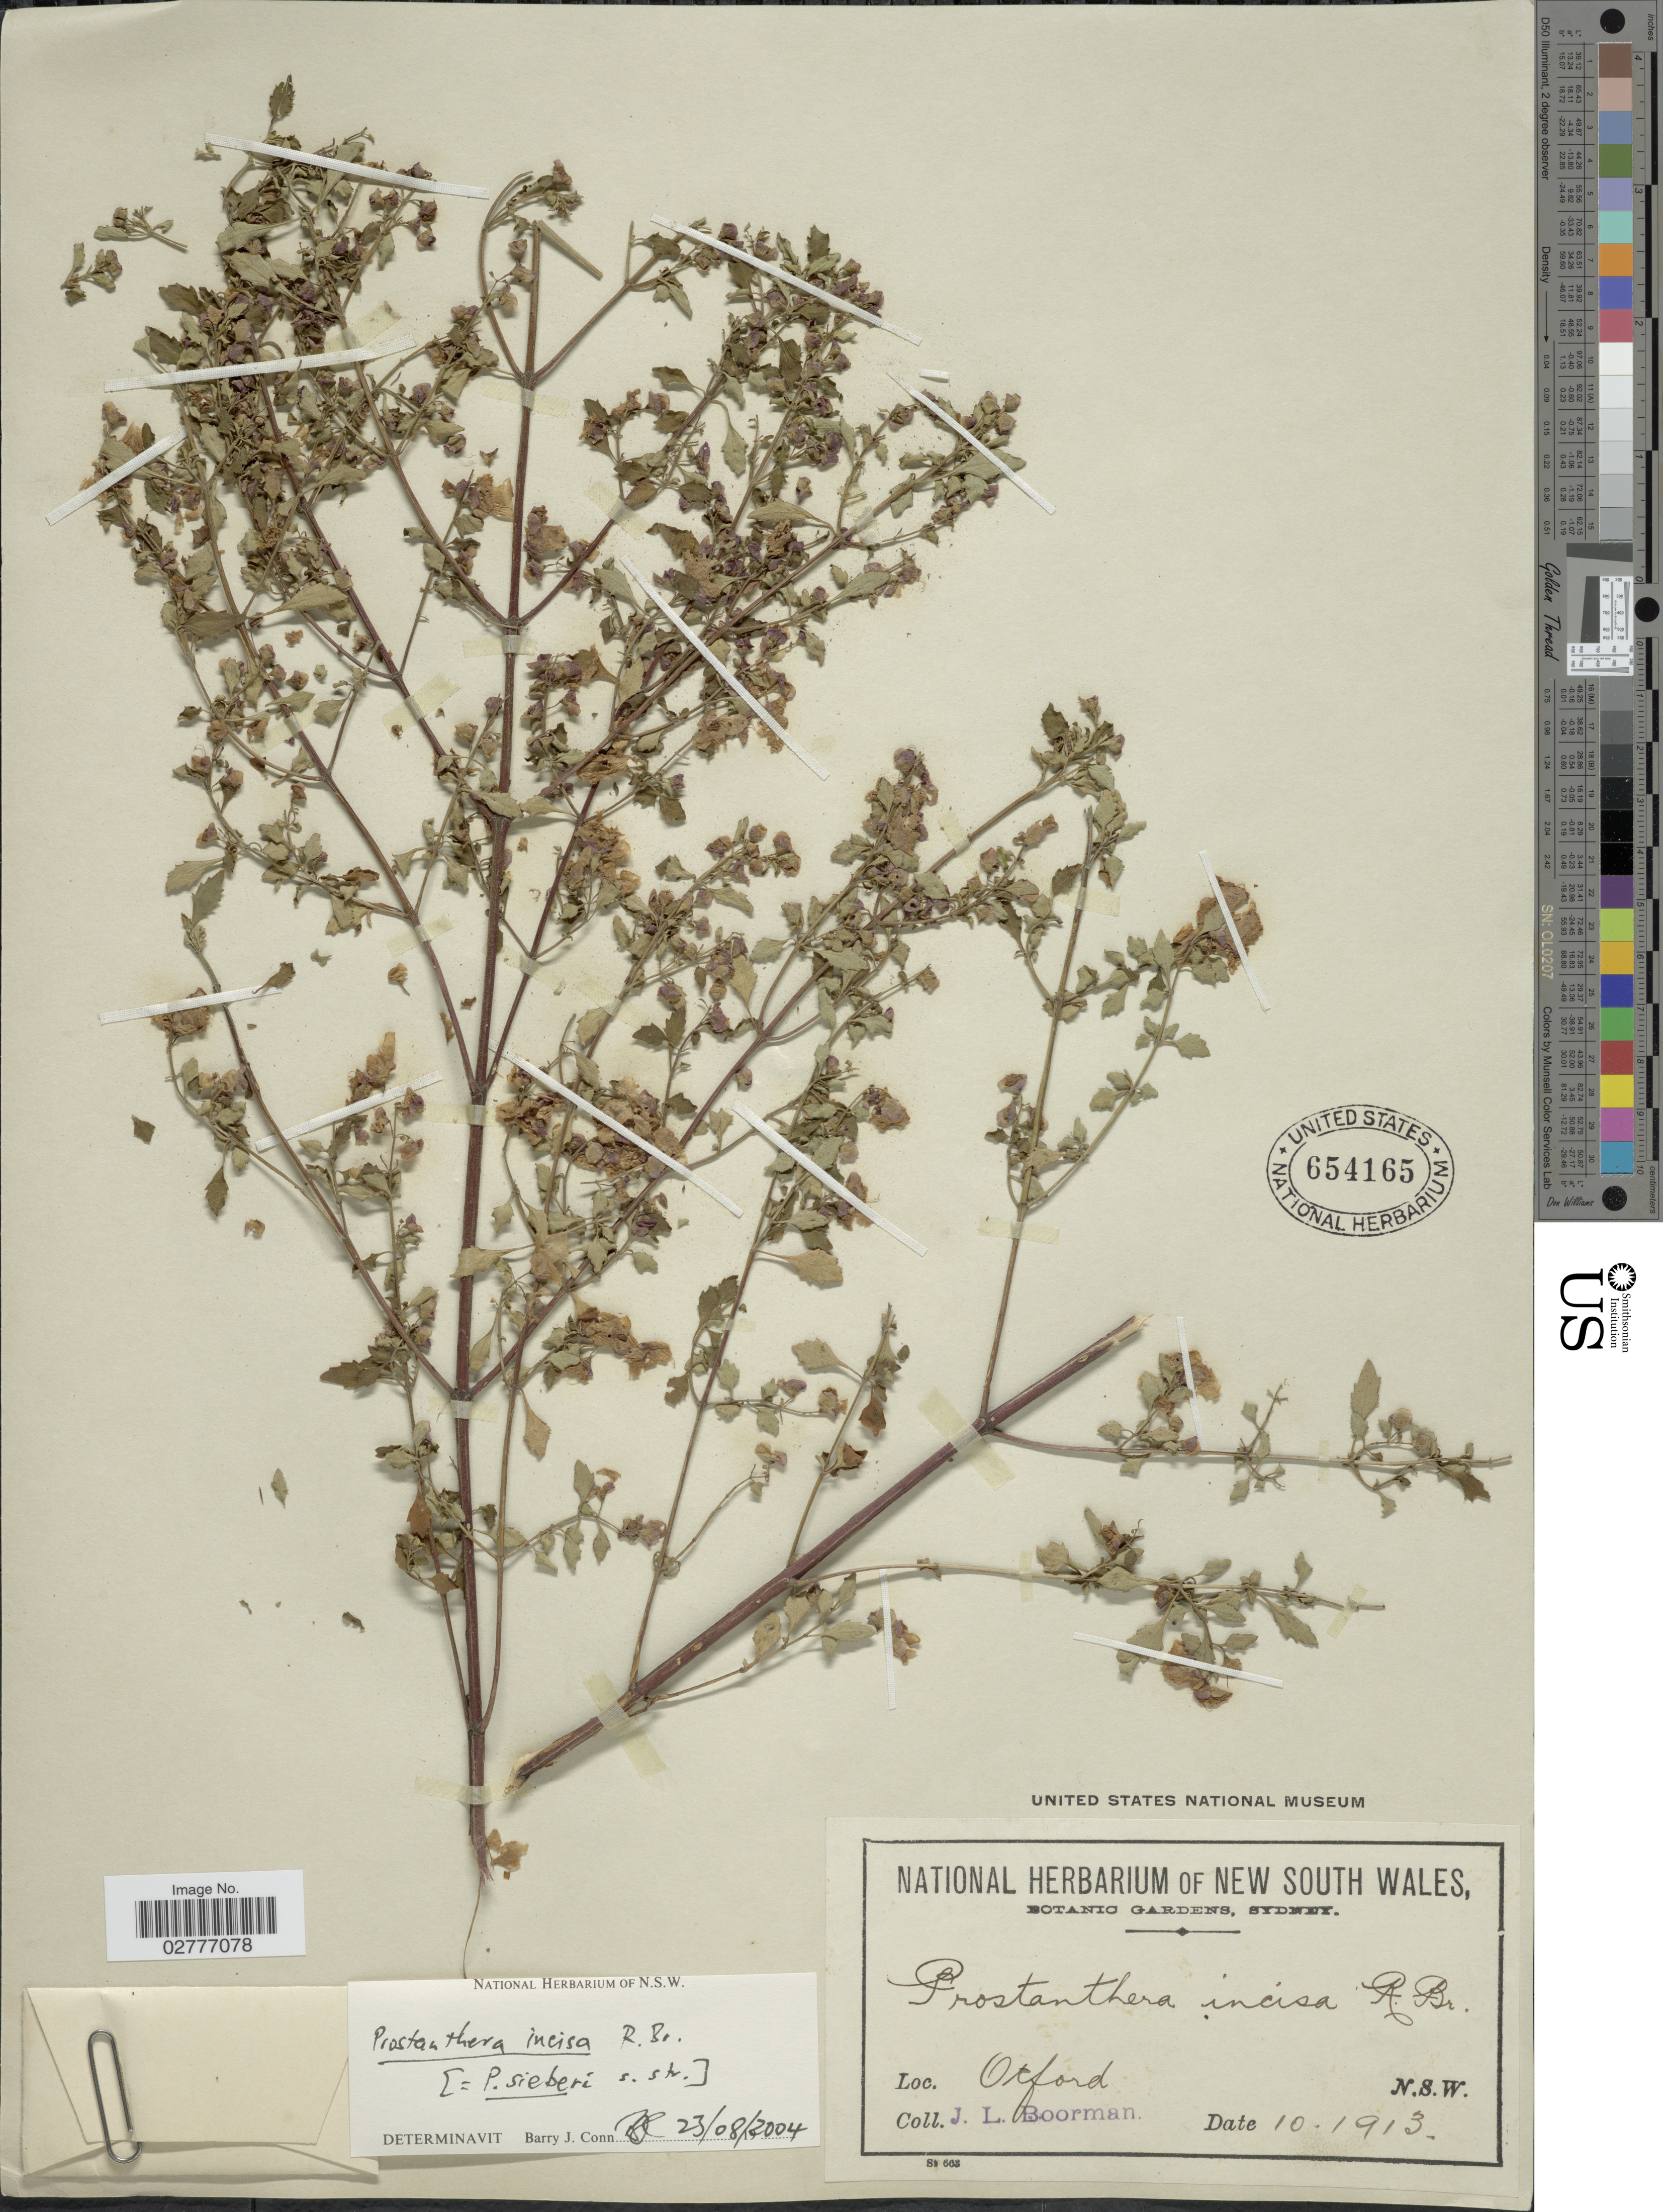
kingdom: Plantae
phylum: Tracheophyta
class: Magnoliopsida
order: Lamiales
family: Lamiaceae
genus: Prostanthera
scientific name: Prostanthera incisa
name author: R. Br.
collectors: J. Boorman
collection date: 1913-10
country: Australia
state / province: New South Wales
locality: Oxford. N.S.W.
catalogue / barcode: US 654165